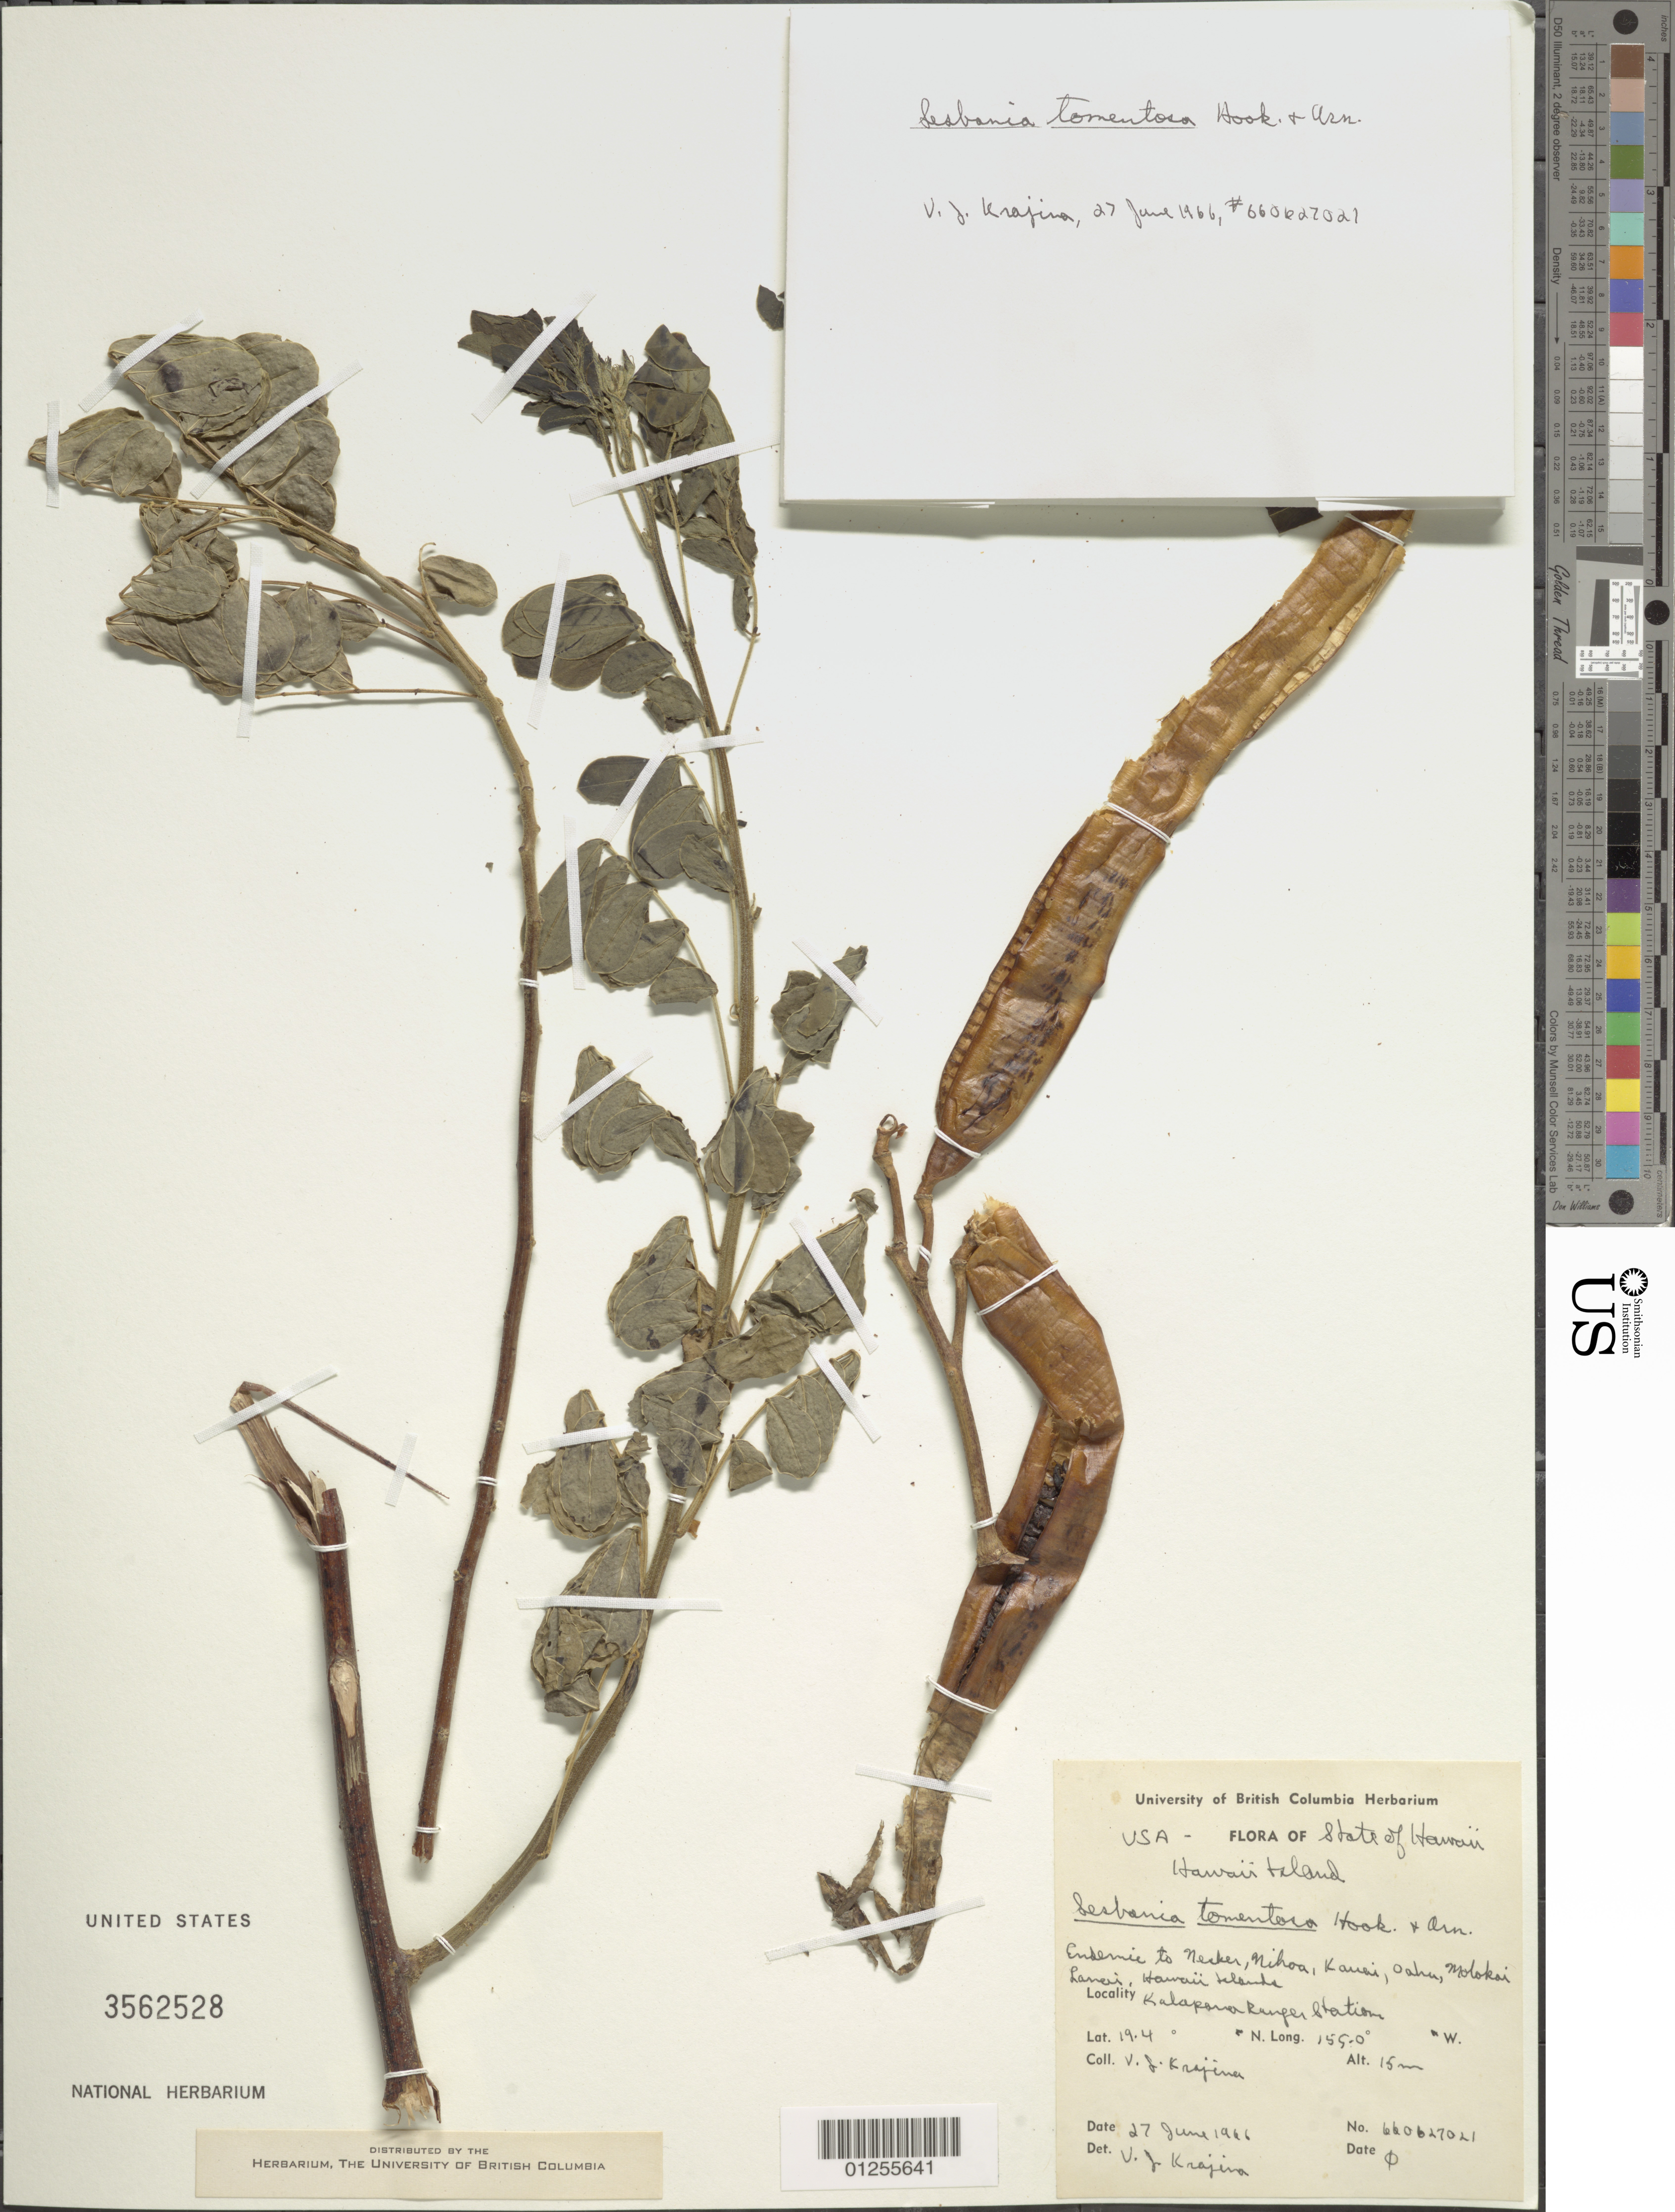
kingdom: Plantae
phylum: Tracheophyta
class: Magnoliopsida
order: Fabales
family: Fabaceae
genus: Sesbania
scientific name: Sesbania tomentosa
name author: Hook. & Arn.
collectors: V. Krajina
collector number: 660627021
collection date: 1966-06-27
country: United States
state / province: Hawaii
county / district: Hawaii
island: Hawaii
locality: Kalapana Ranger Station.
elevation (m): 15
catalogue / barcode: US 3562528